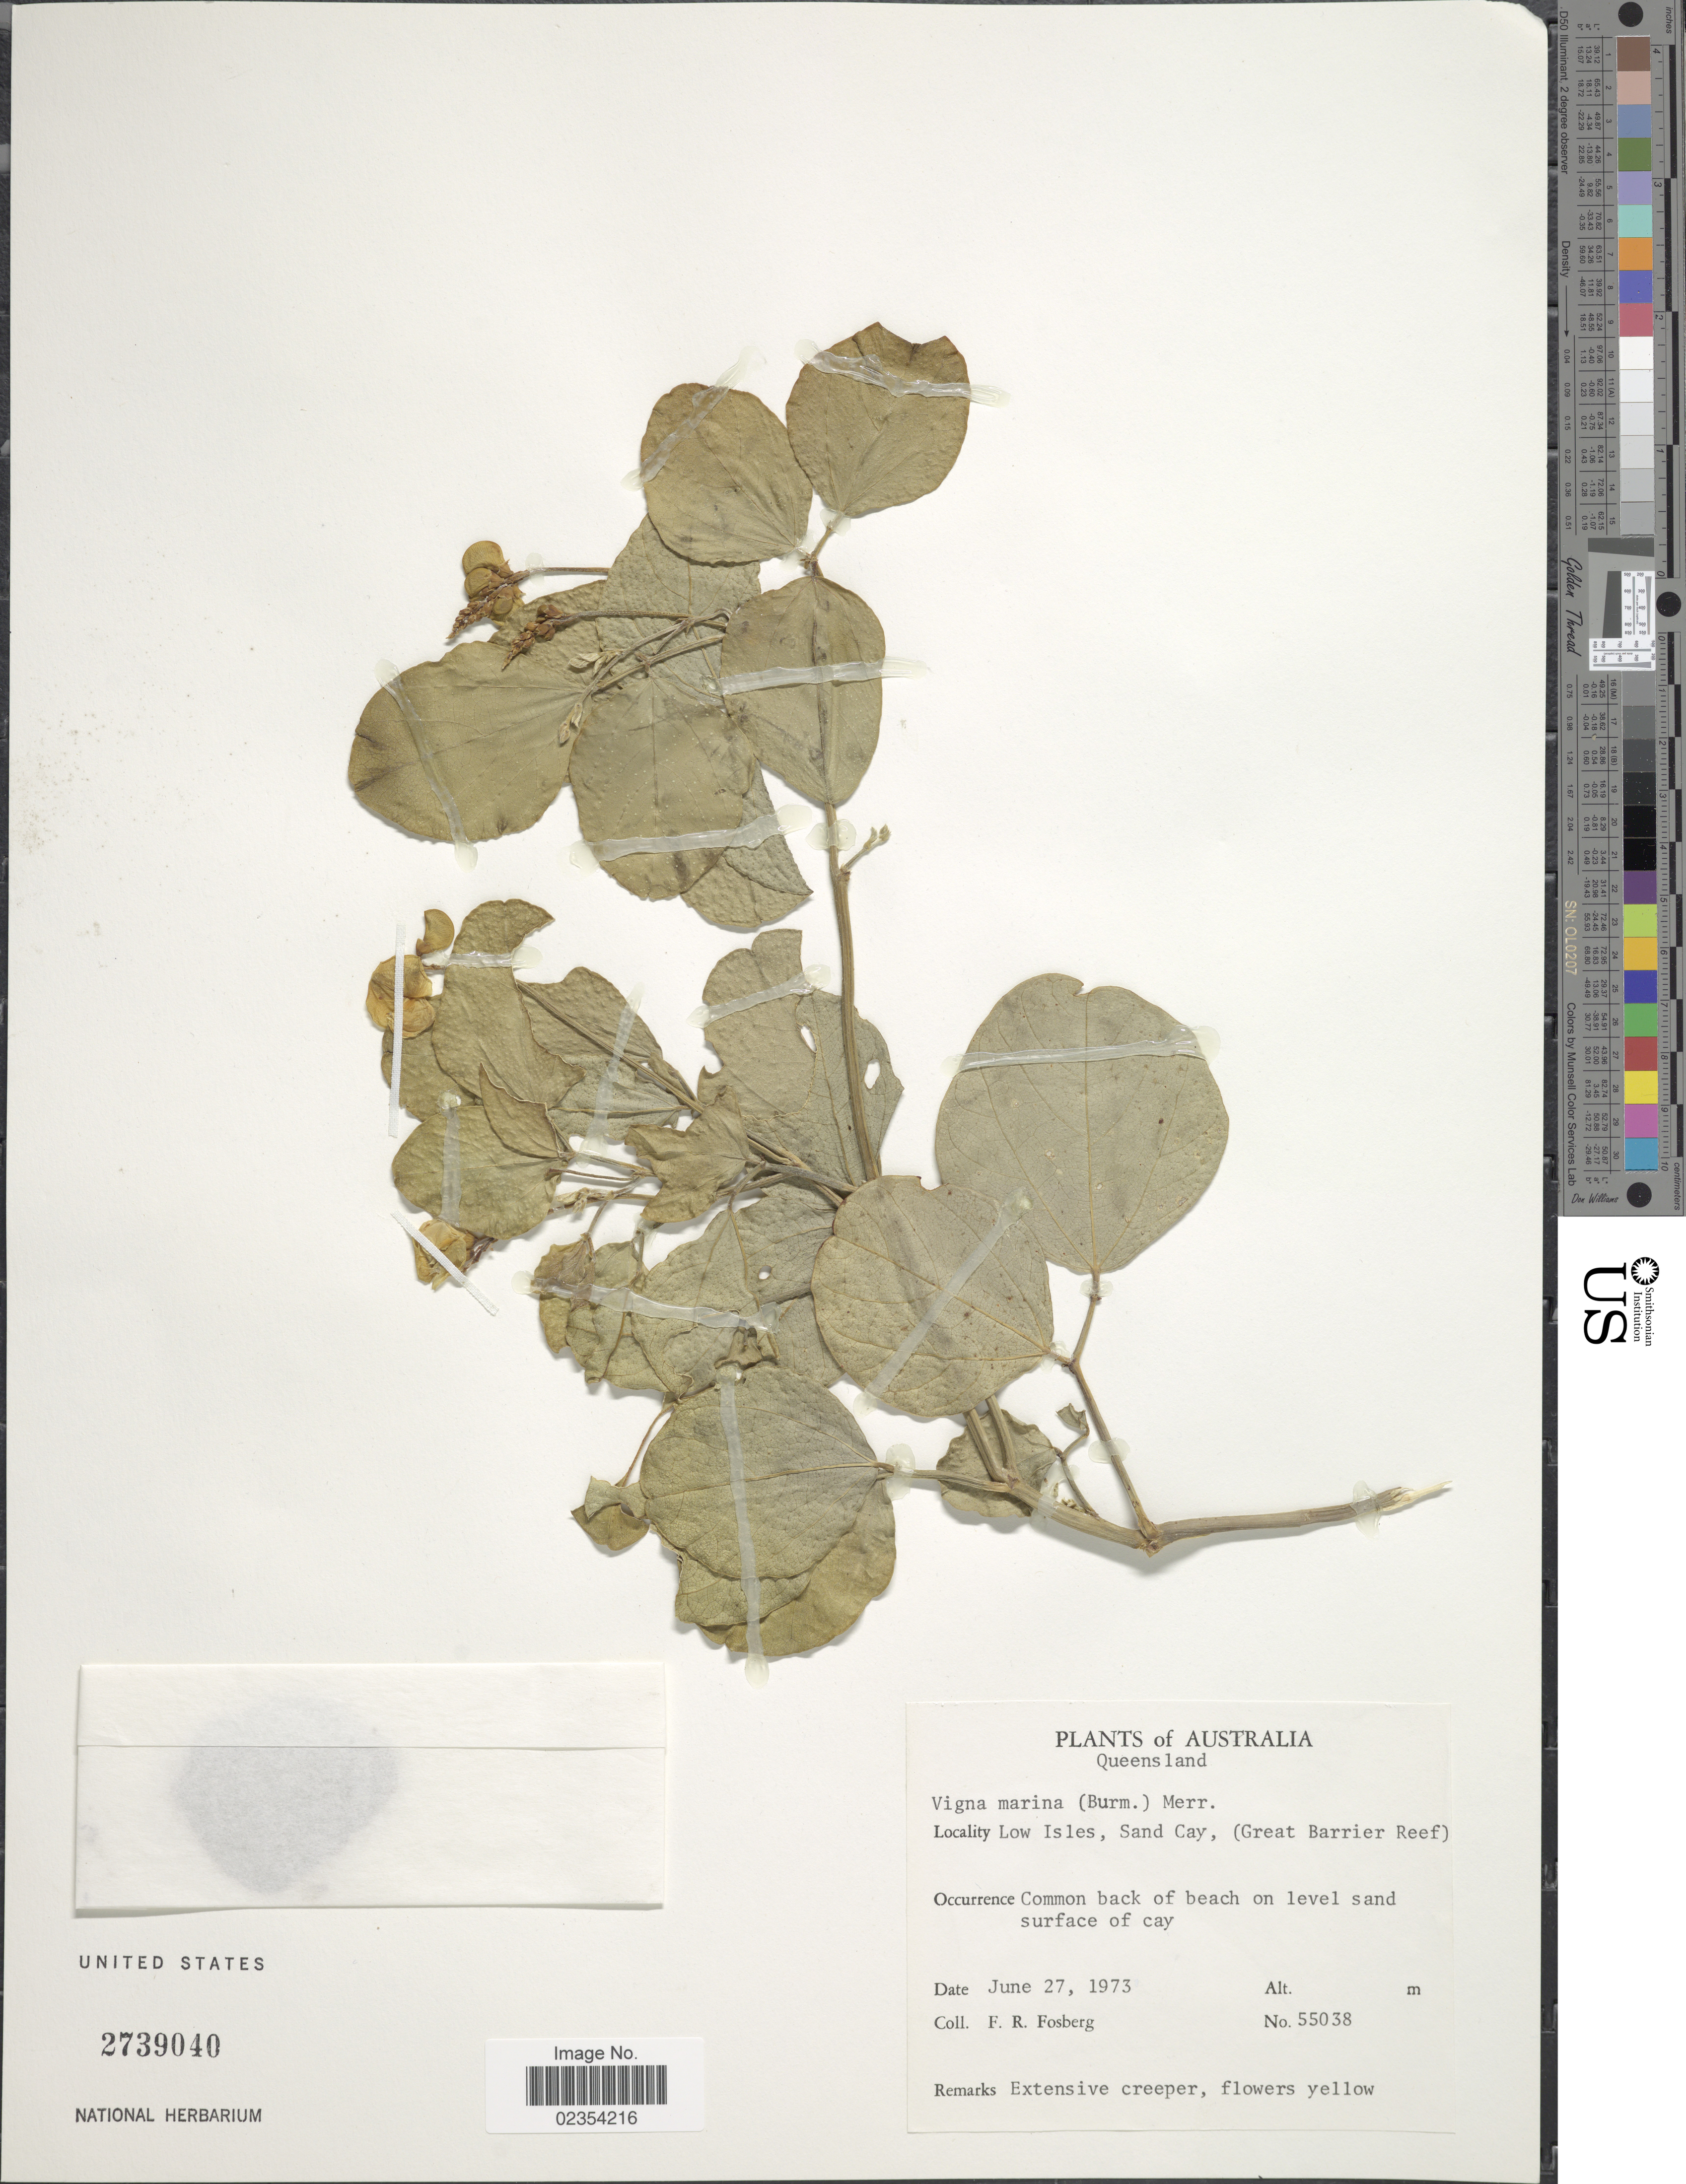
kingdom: Plantae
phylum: Tracheophyta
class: Magnoliopsida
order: Fabales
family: Fabaceae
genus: Vigna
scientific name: Vigna marina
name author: (Burm.) Merr.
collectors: F. R. Fosberg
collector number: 55038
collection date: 1973-06-27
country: Australia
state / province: Queensland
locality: Low Isles, Sand Cay, (Great Barrier Reef), common back of beach on level sand surface of cay.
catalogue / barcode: US 2739040